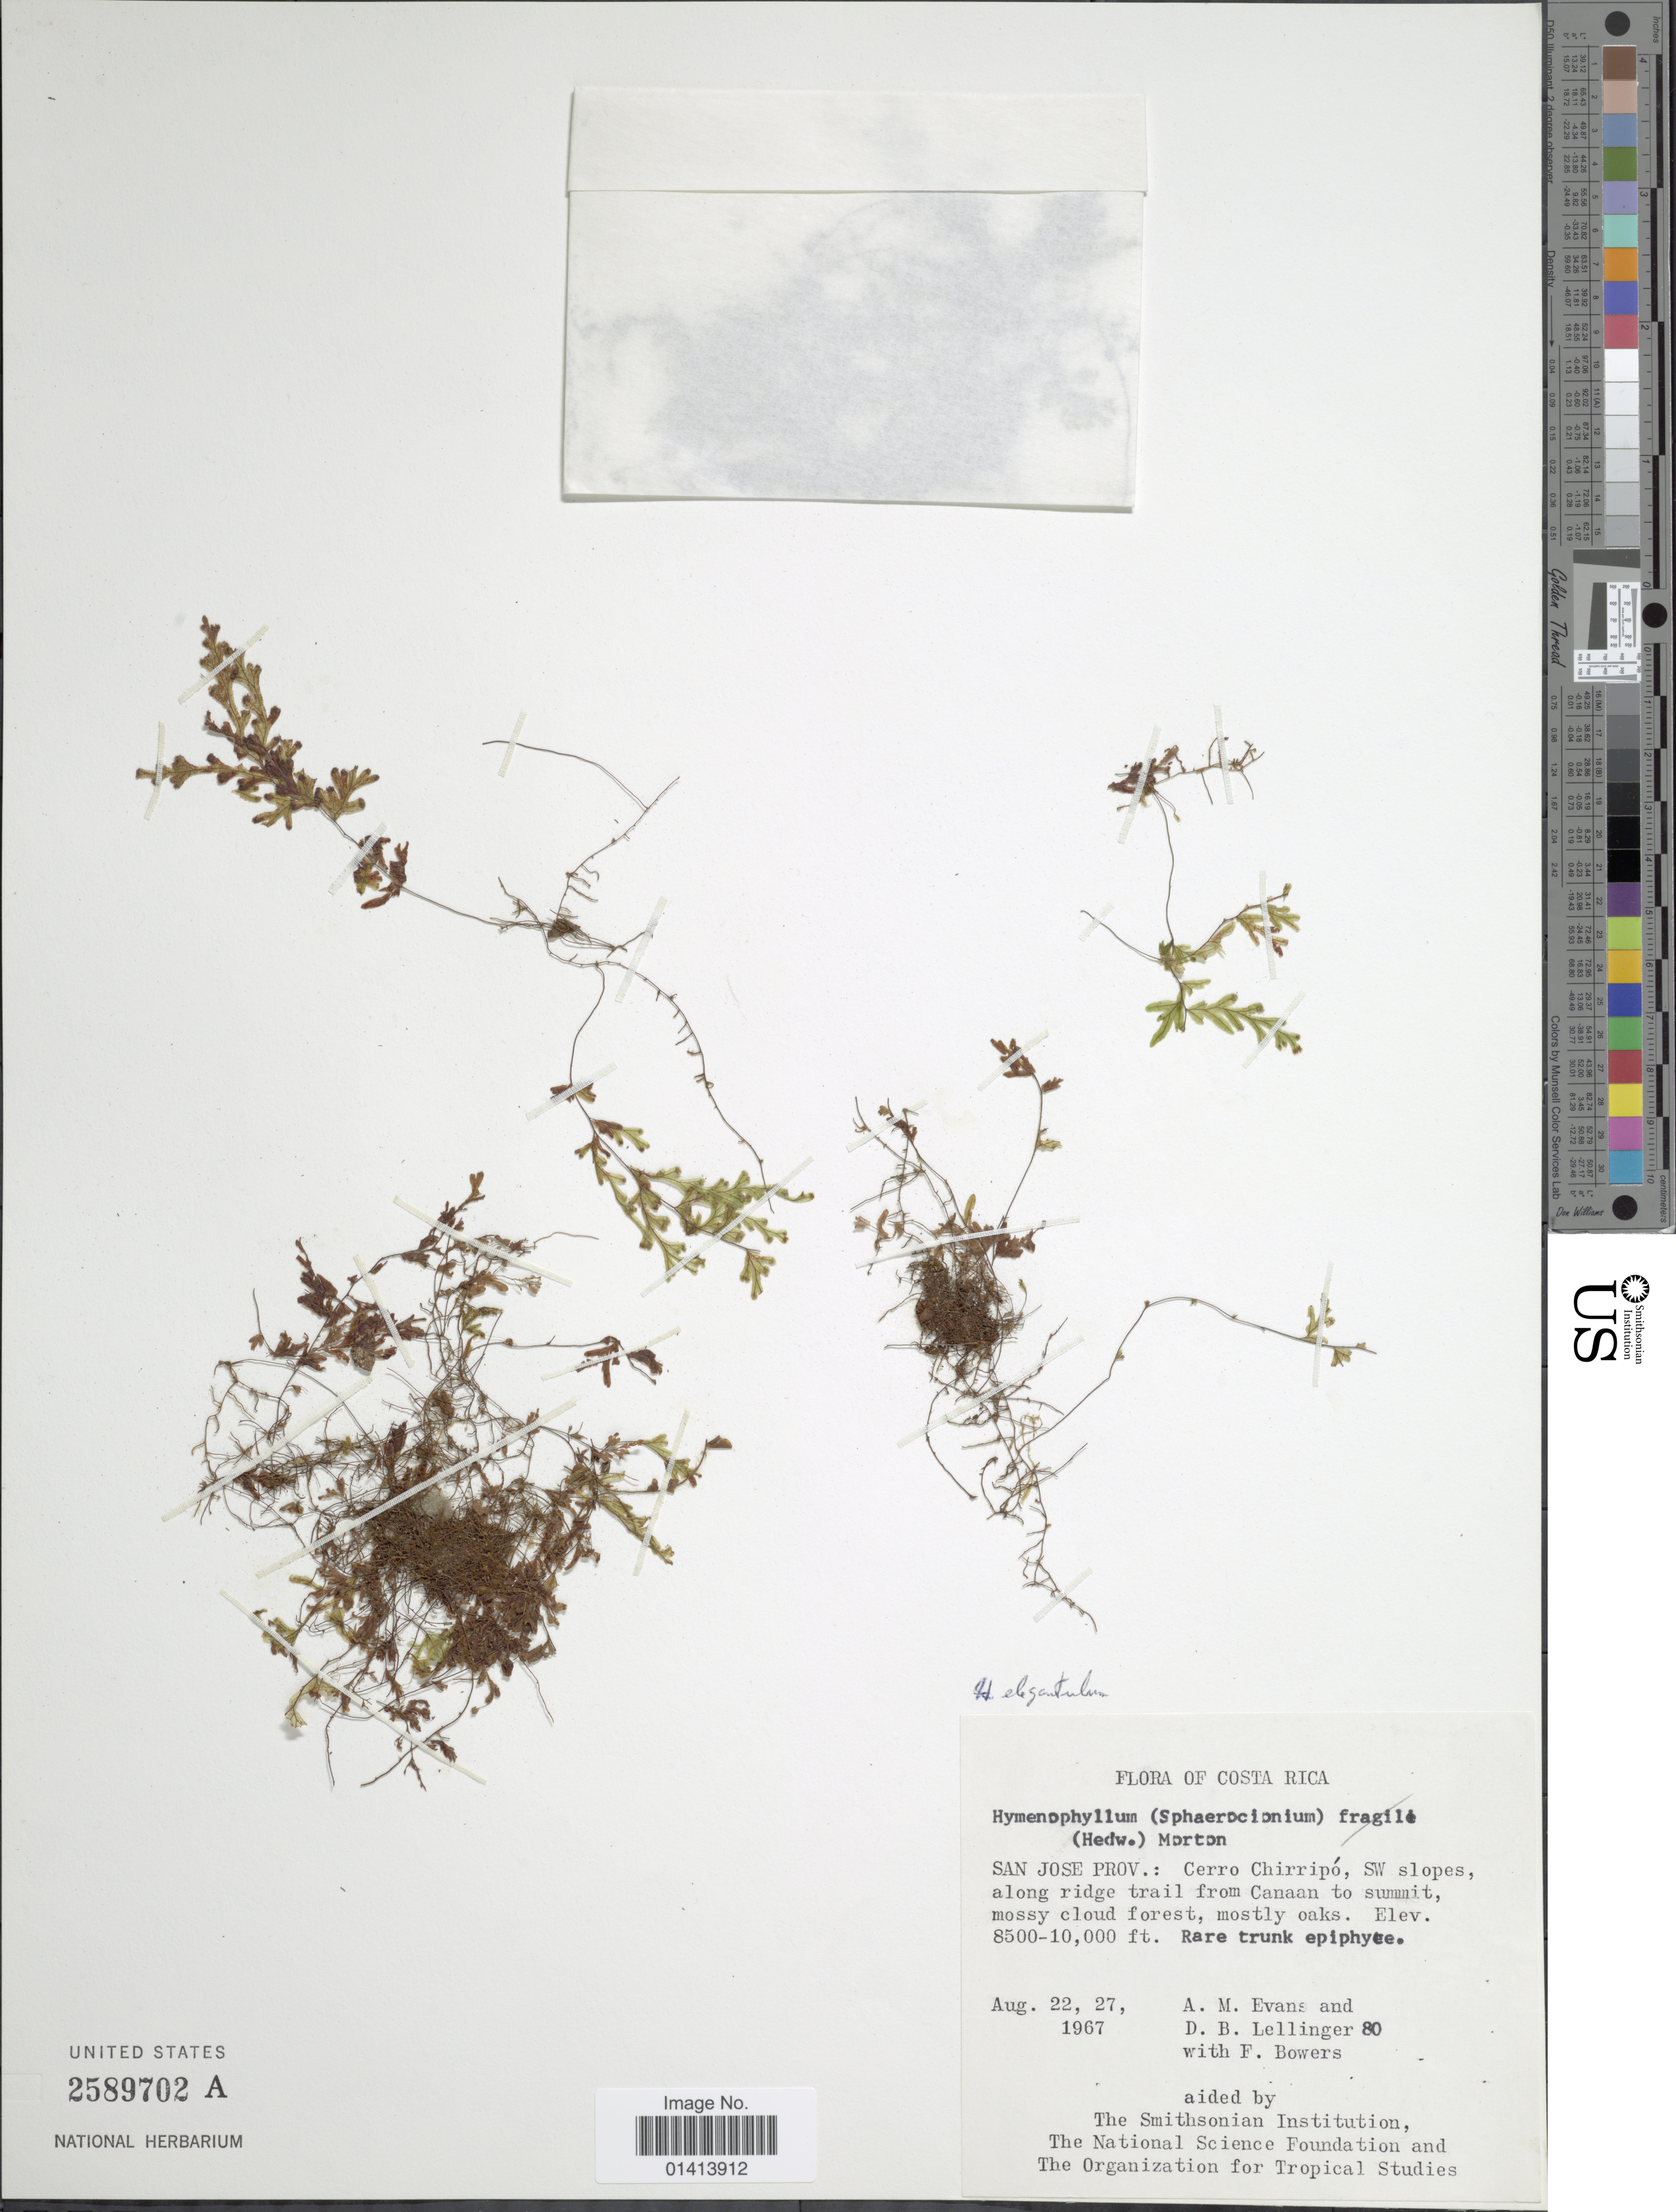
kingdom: Plantae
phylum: Tracheophyta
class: Polypodiopsida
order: Hymenophyllales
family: Hymenophyllaceae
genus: Hymenophyllum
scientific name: Hymenophyllum elegantulum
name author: Bosch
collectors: A. M. Evans, D. B. Lellinger & F. Bowers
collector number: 80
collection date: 1967-08-22/1967-08-27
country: Costa Rica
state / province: San José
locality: Cerro Chirripó, SW slopes, along ridge trail from Canaan to summit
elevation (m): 2591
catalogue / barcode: US 2589702A